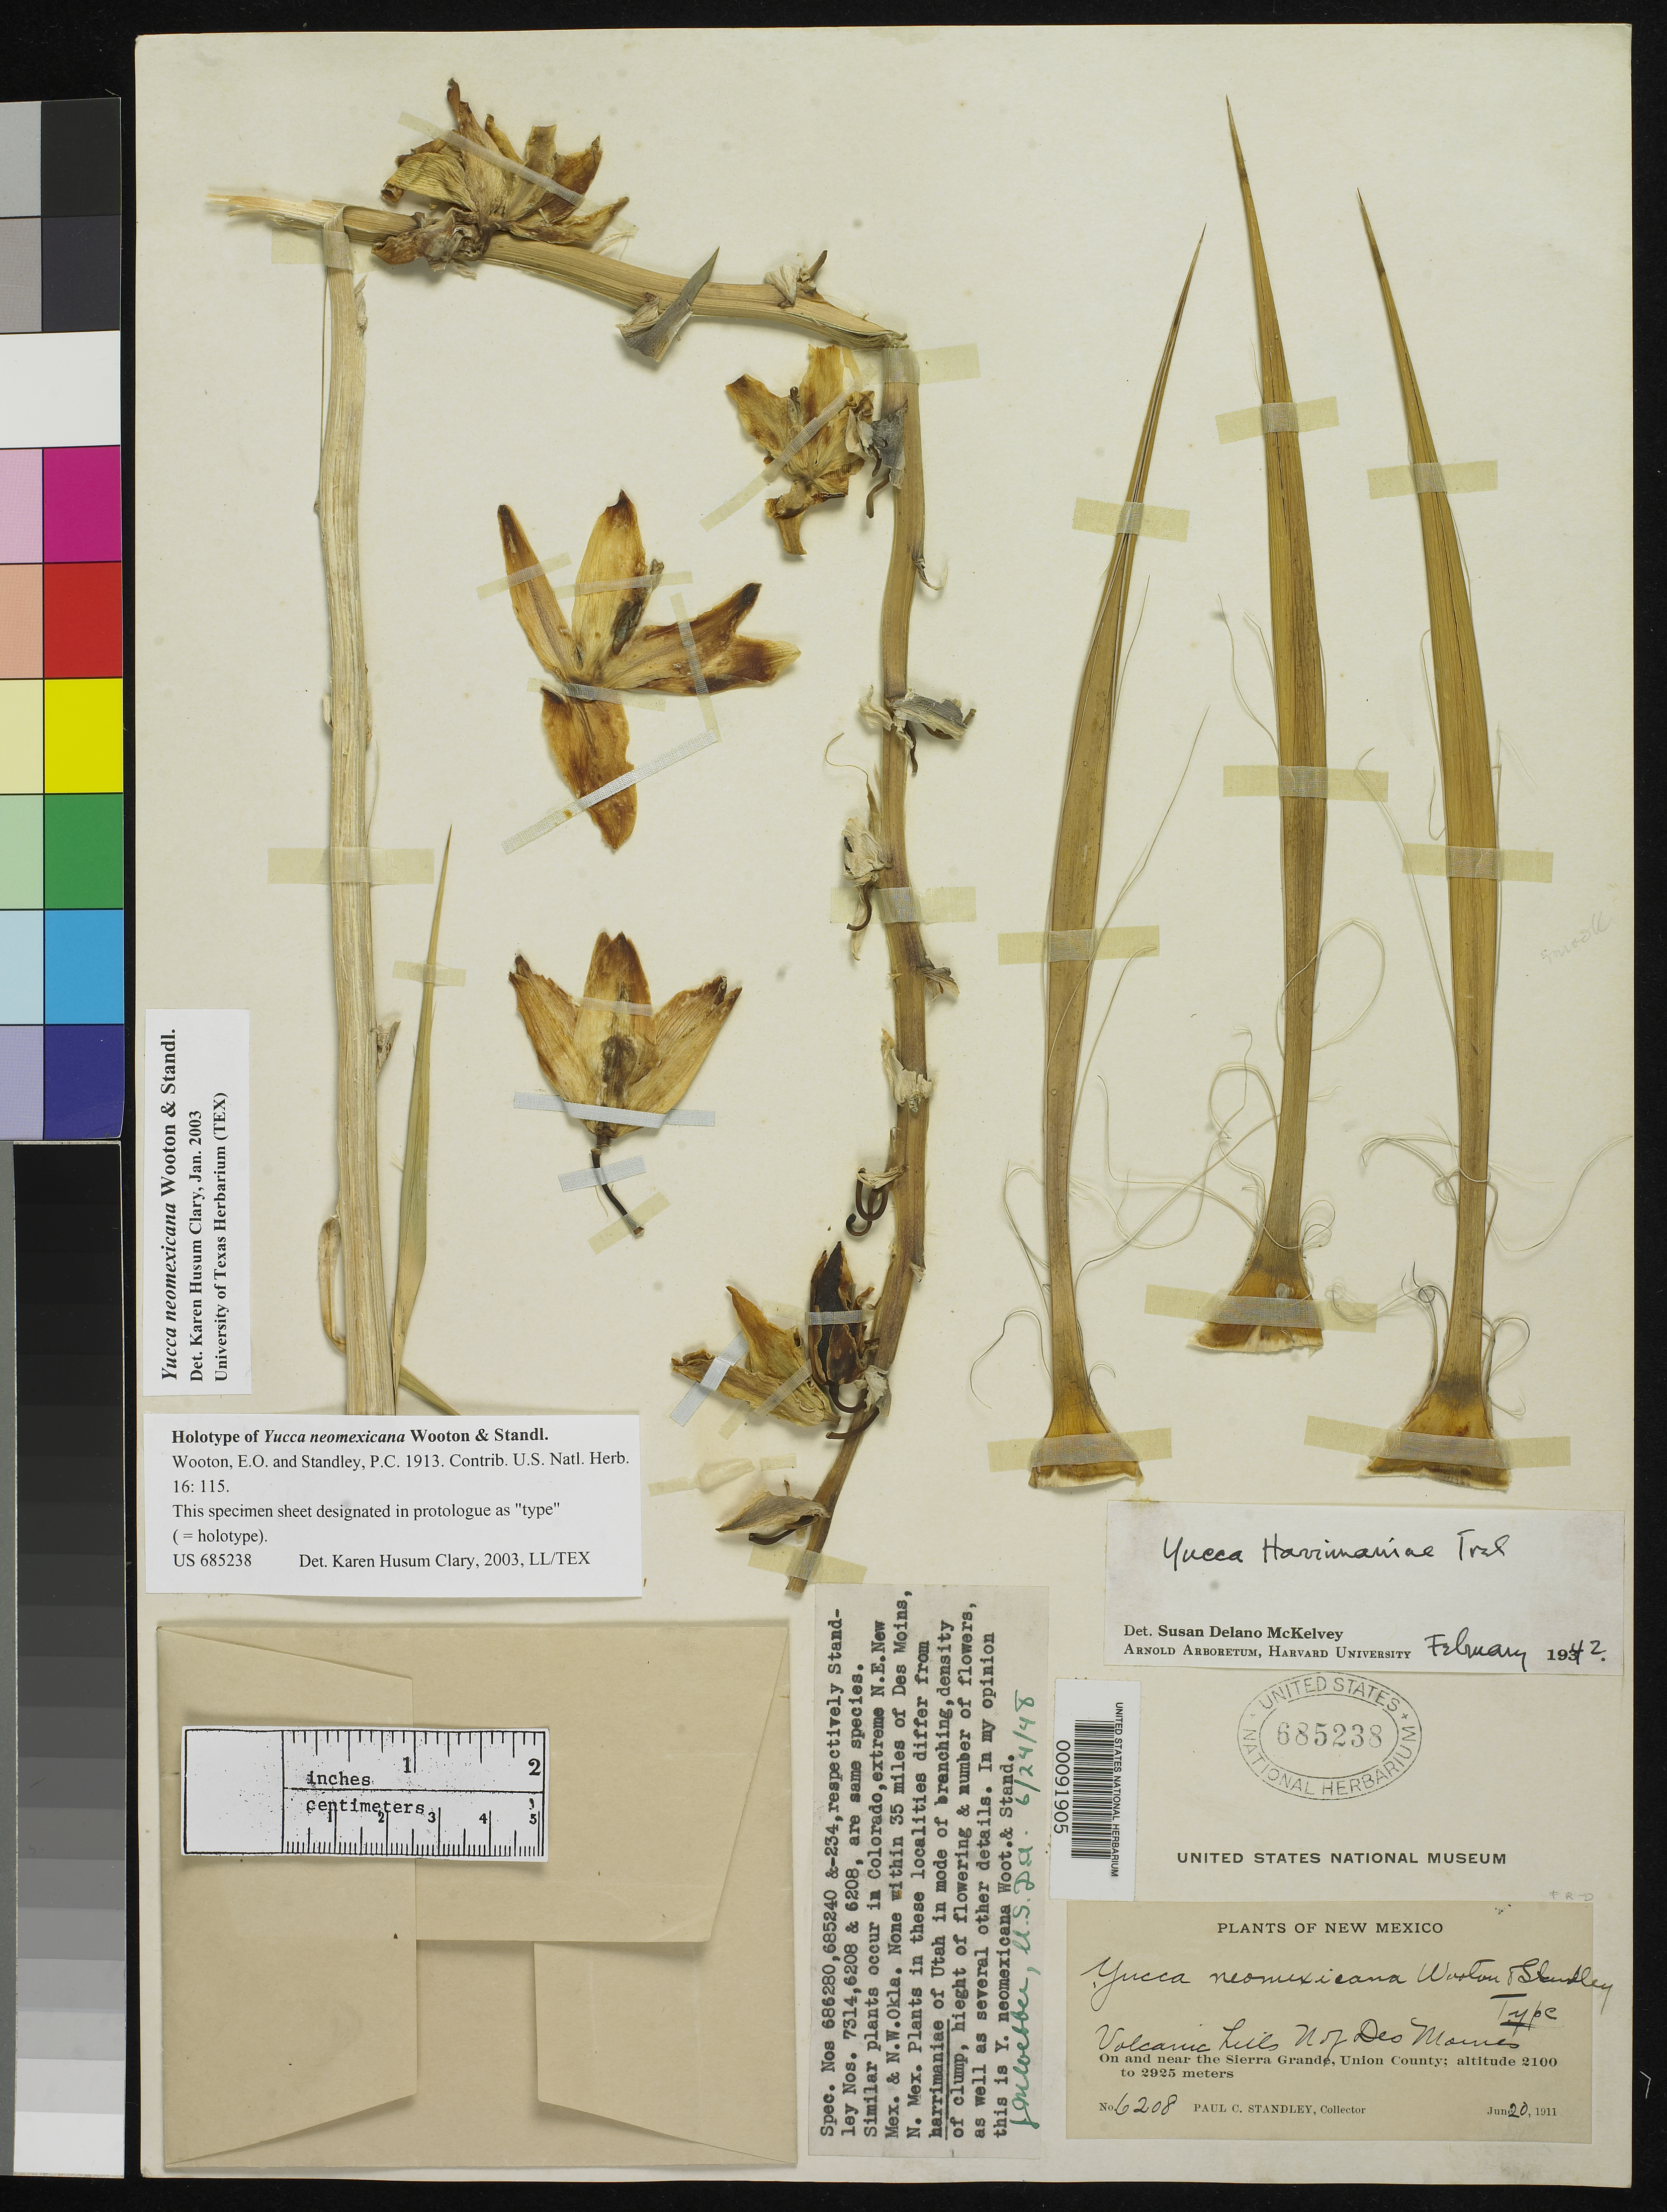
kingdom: Plantae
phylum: Tracheophyta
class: Liliopsida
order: Asparagales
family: Asparagaceae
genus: Yucca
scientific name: Yucca neomexicana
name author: Wooton & Standl.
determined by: Clary, K. H., (TEX), University of Texas Herbarium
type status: Holotype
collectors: P. C. Standley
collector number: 6208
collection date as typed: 20 Jun 1911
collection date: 1911-06-20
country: United States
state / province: New Mexico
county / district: Union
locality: Volcanic Hill, N of des Moines, Sierra Grande.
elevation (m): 2100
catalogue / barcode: US 685238